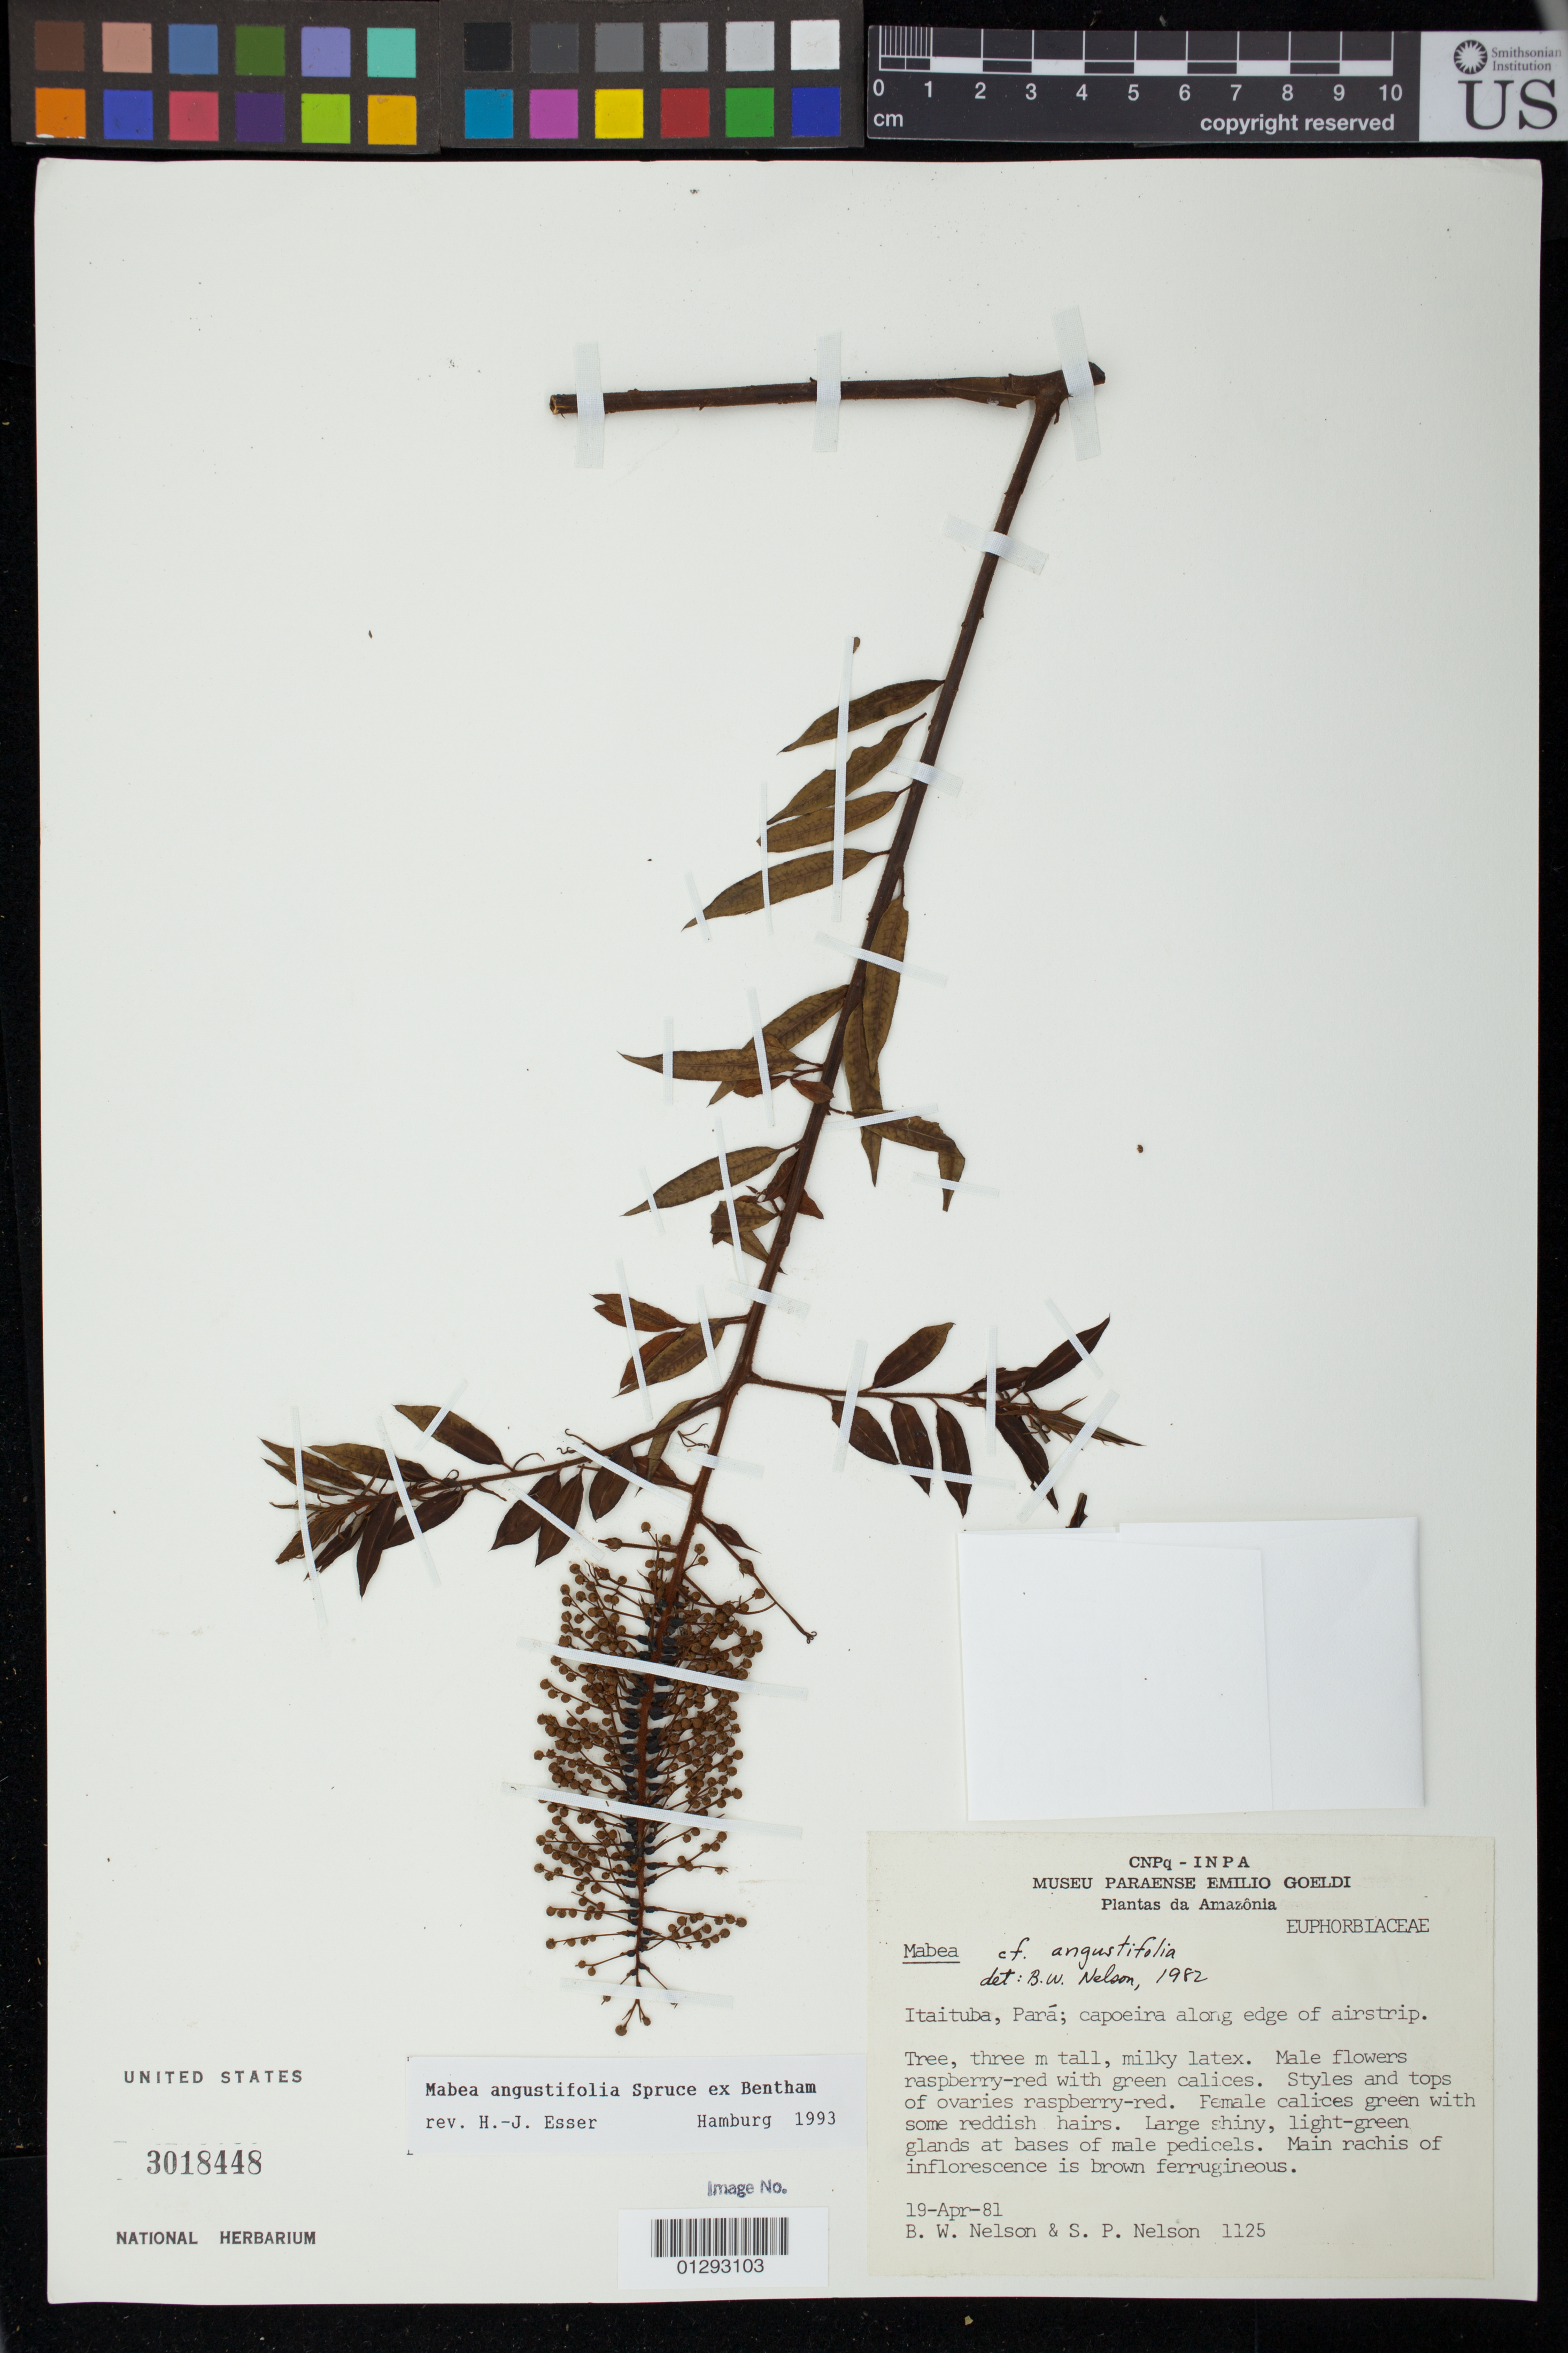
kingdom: Plantae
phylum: Tracheophyta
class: Magnoliopsida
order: Malpighiales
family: Euphorbiaceae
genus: Mabea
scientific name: Mabea angustifolia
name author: Spruce ex Benth.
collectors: B. W. Nelson & S. P. Nelson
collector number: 1125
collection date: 1981-04-19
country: Brazil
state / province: Para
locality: Itaituba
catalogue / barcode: US 3018448